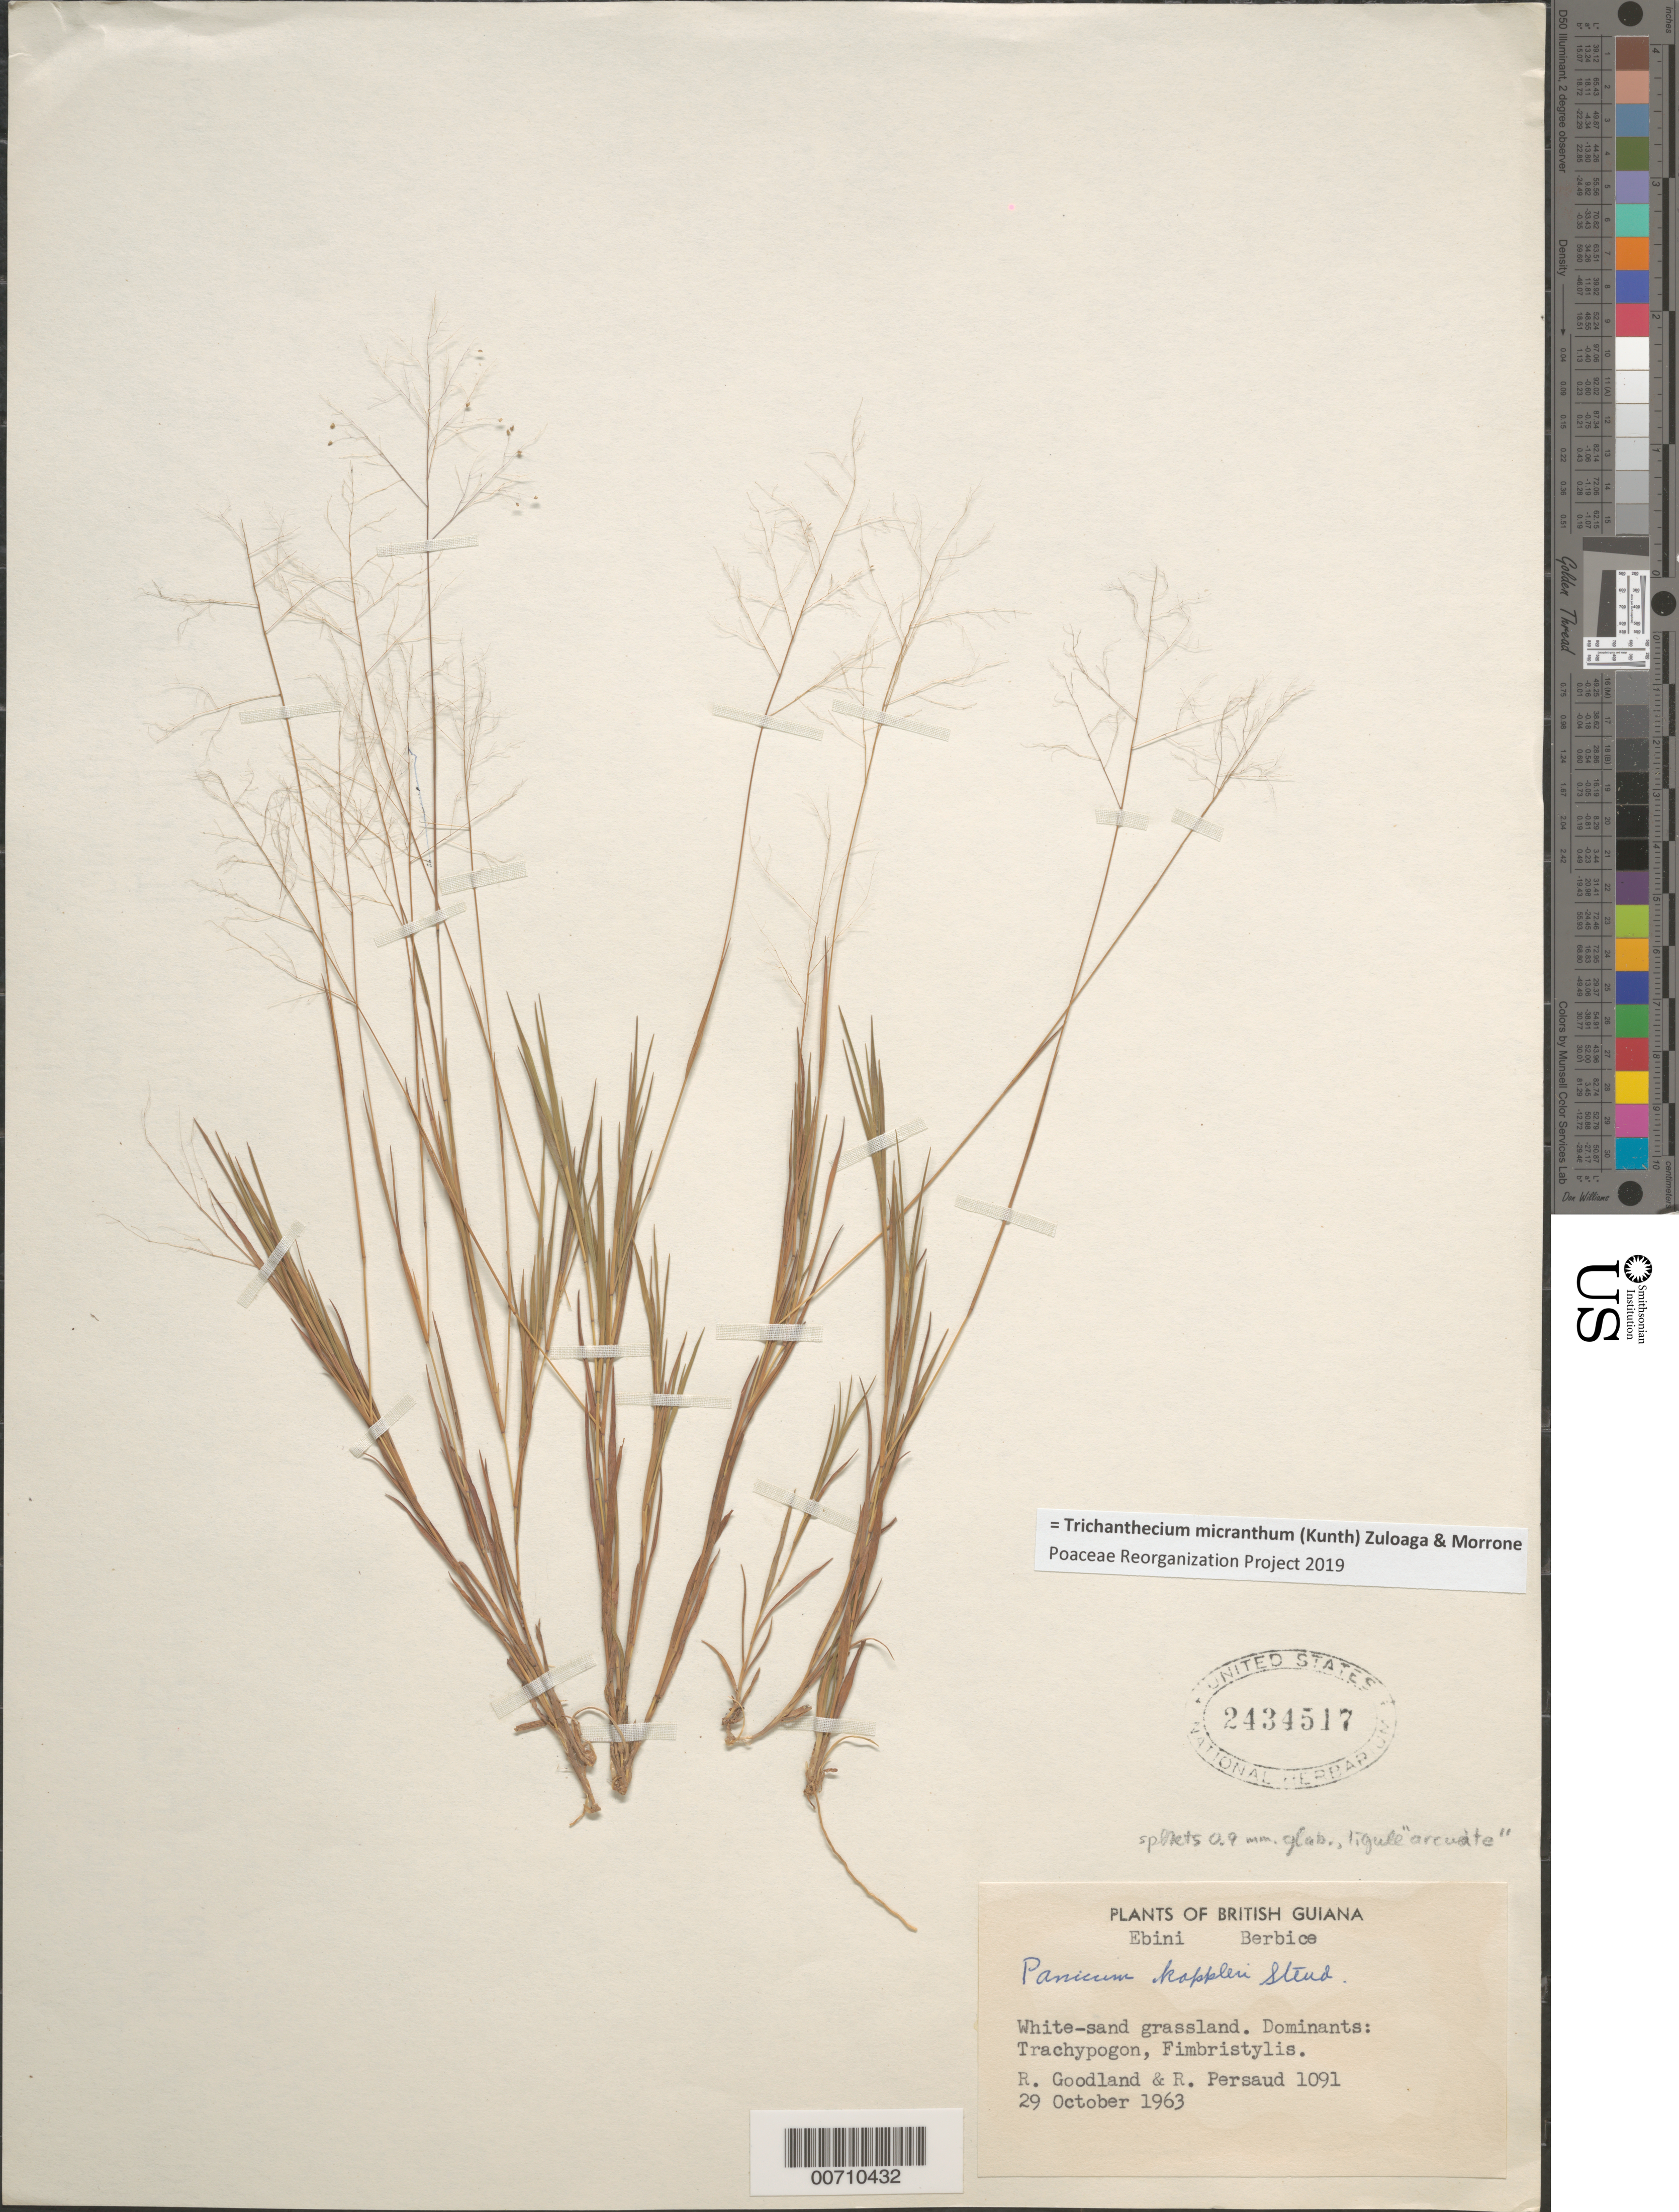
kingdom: Plantae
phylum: Tracheophyta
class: Liliopsida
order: Poales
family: Poaceae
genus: Trichanthecium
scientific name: Trichanthecium micranthum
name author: (Kunth) Zuloaga & Morrone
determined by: Poaceae Reorganization Project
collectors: R. Goodland & R. Persaud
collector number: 1091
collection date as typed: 29-Oct-63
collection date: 1963-10-29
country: Guyana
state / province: U. Demerara-Berbice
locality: Ebini Savanna, Berbice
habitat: White sand grassland; Dominants: Trachypogon, Fimbristylis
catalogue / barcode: US 2434517